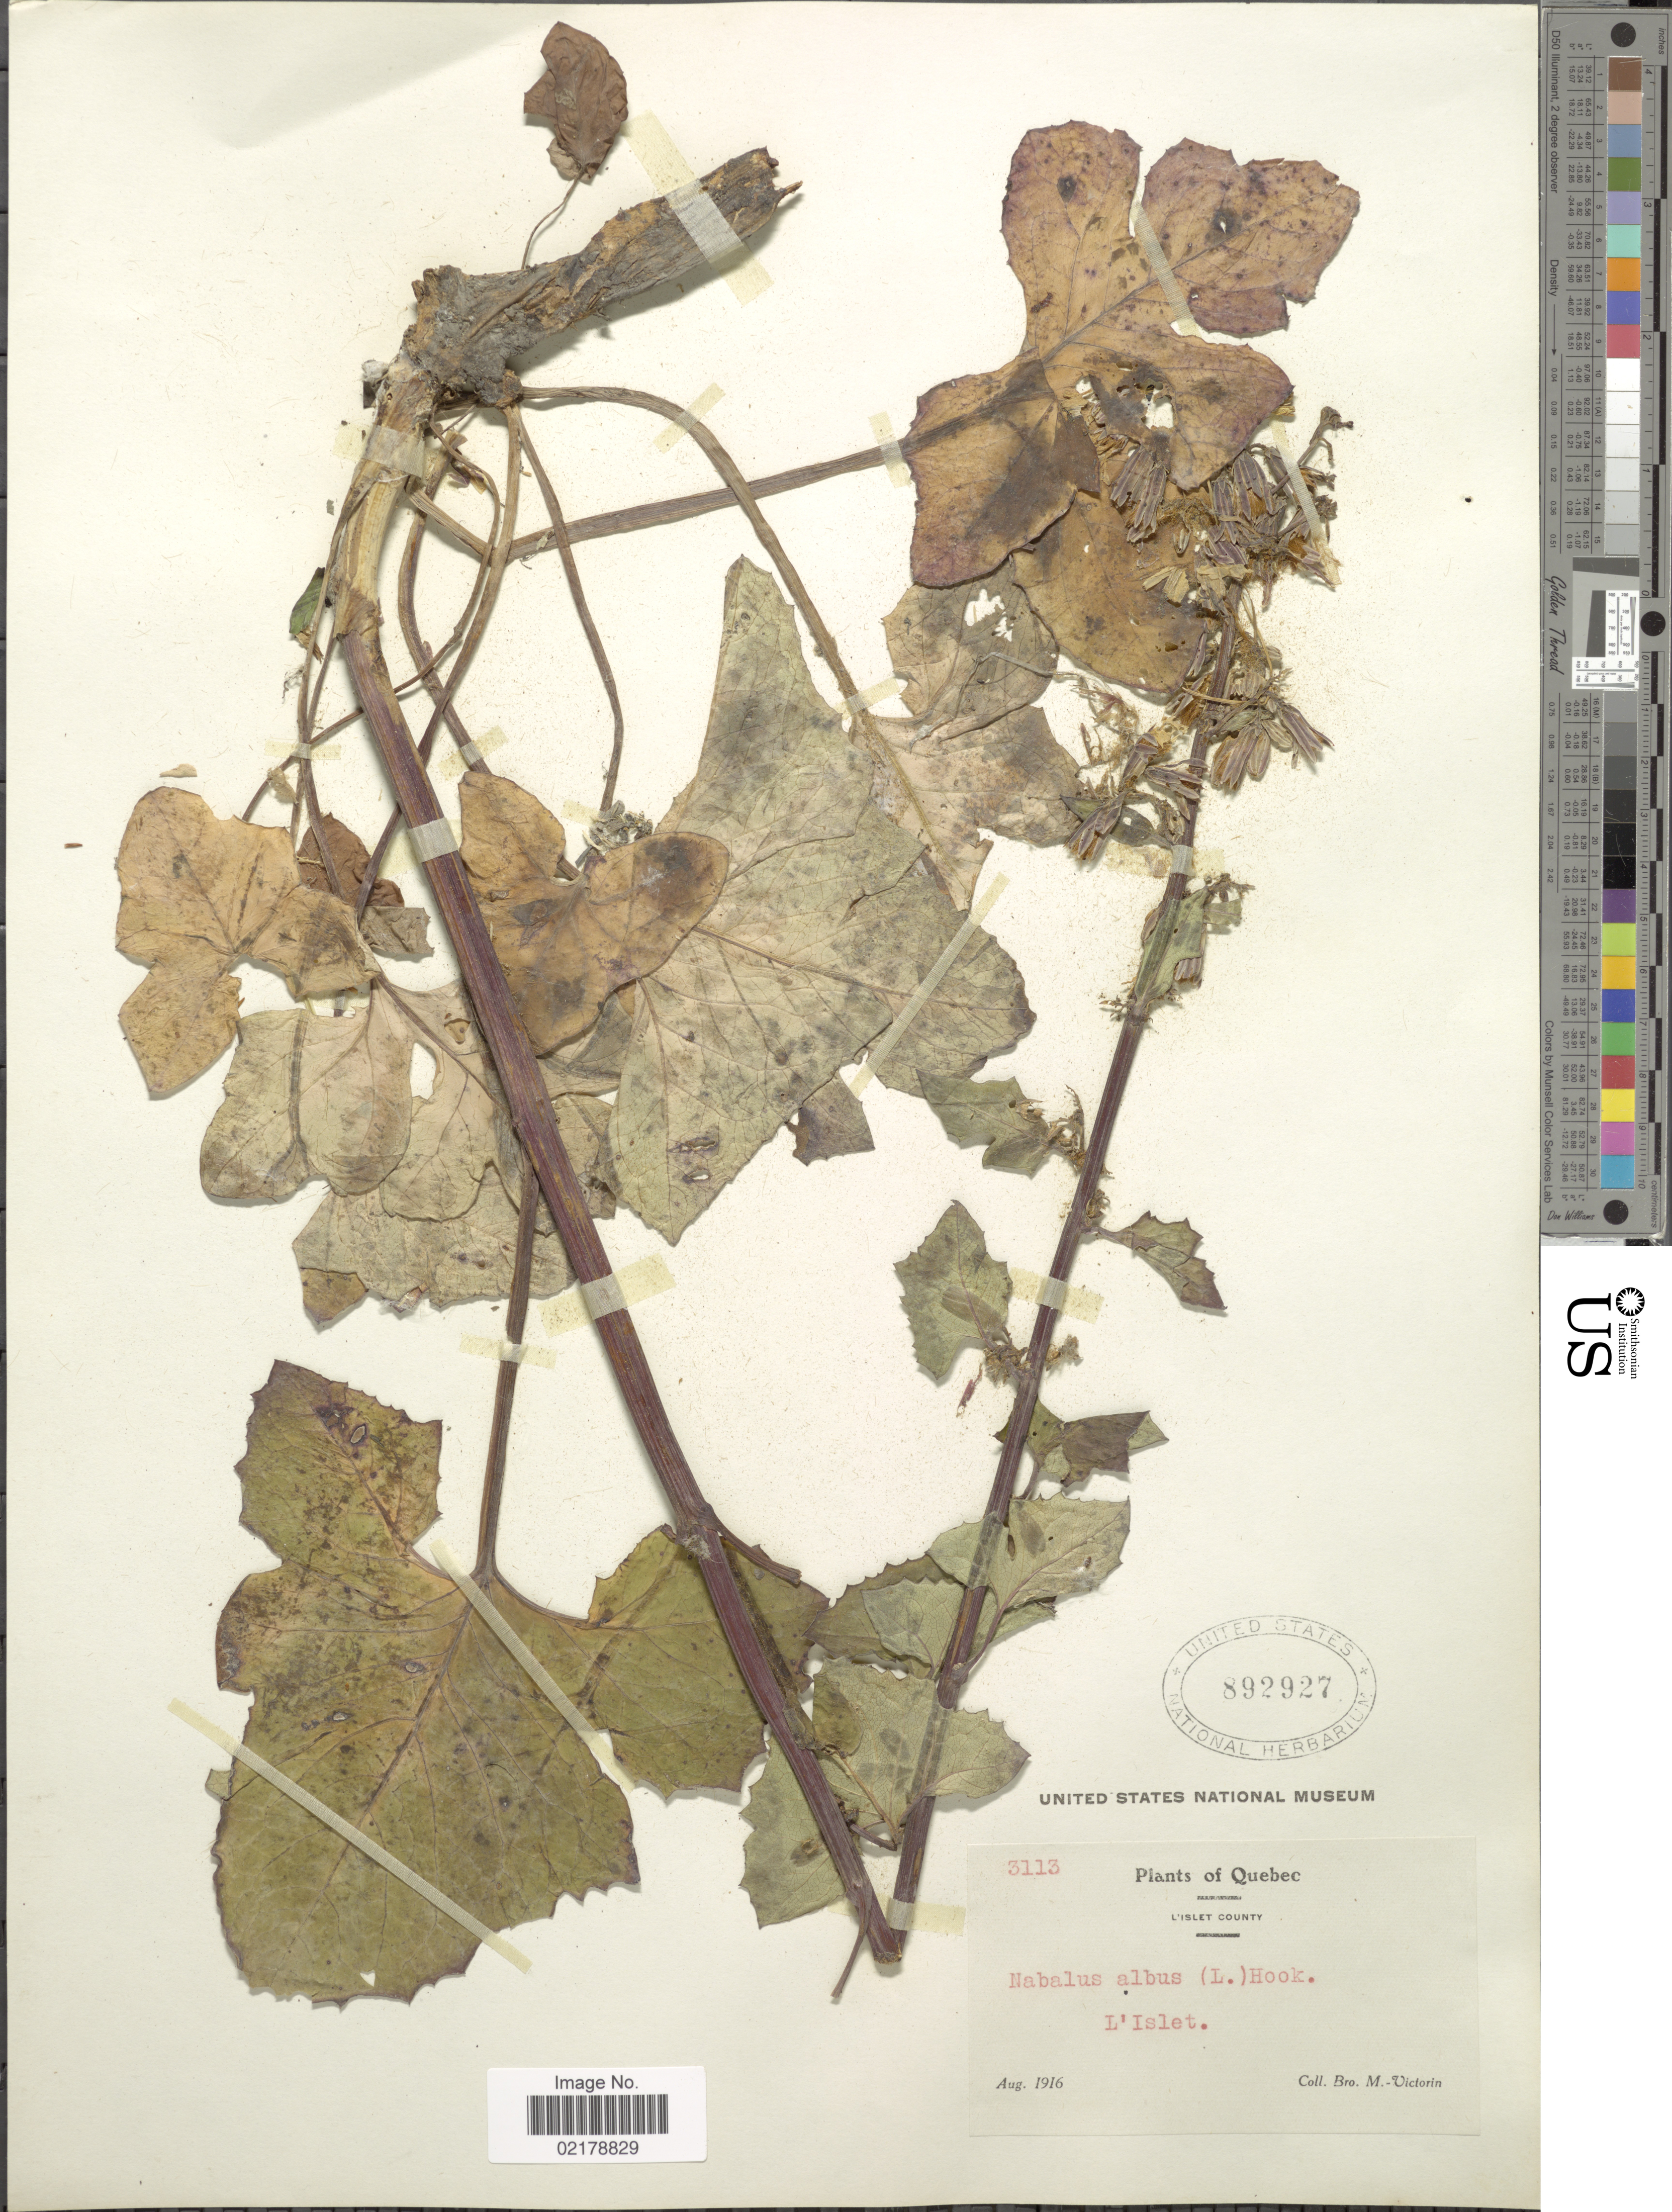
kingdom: Plantae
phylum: Tracheophyta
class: Magnoliopsida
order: Asterales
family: Asteraceae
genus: Nabalus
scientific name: Nabalus albus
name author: (L.) Hook.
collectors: Fr. Marie-Victorin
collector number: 3113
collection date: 1916-08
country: Canada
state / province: Quebec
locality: L'Islet County, L'Islet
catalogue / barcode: US 892927